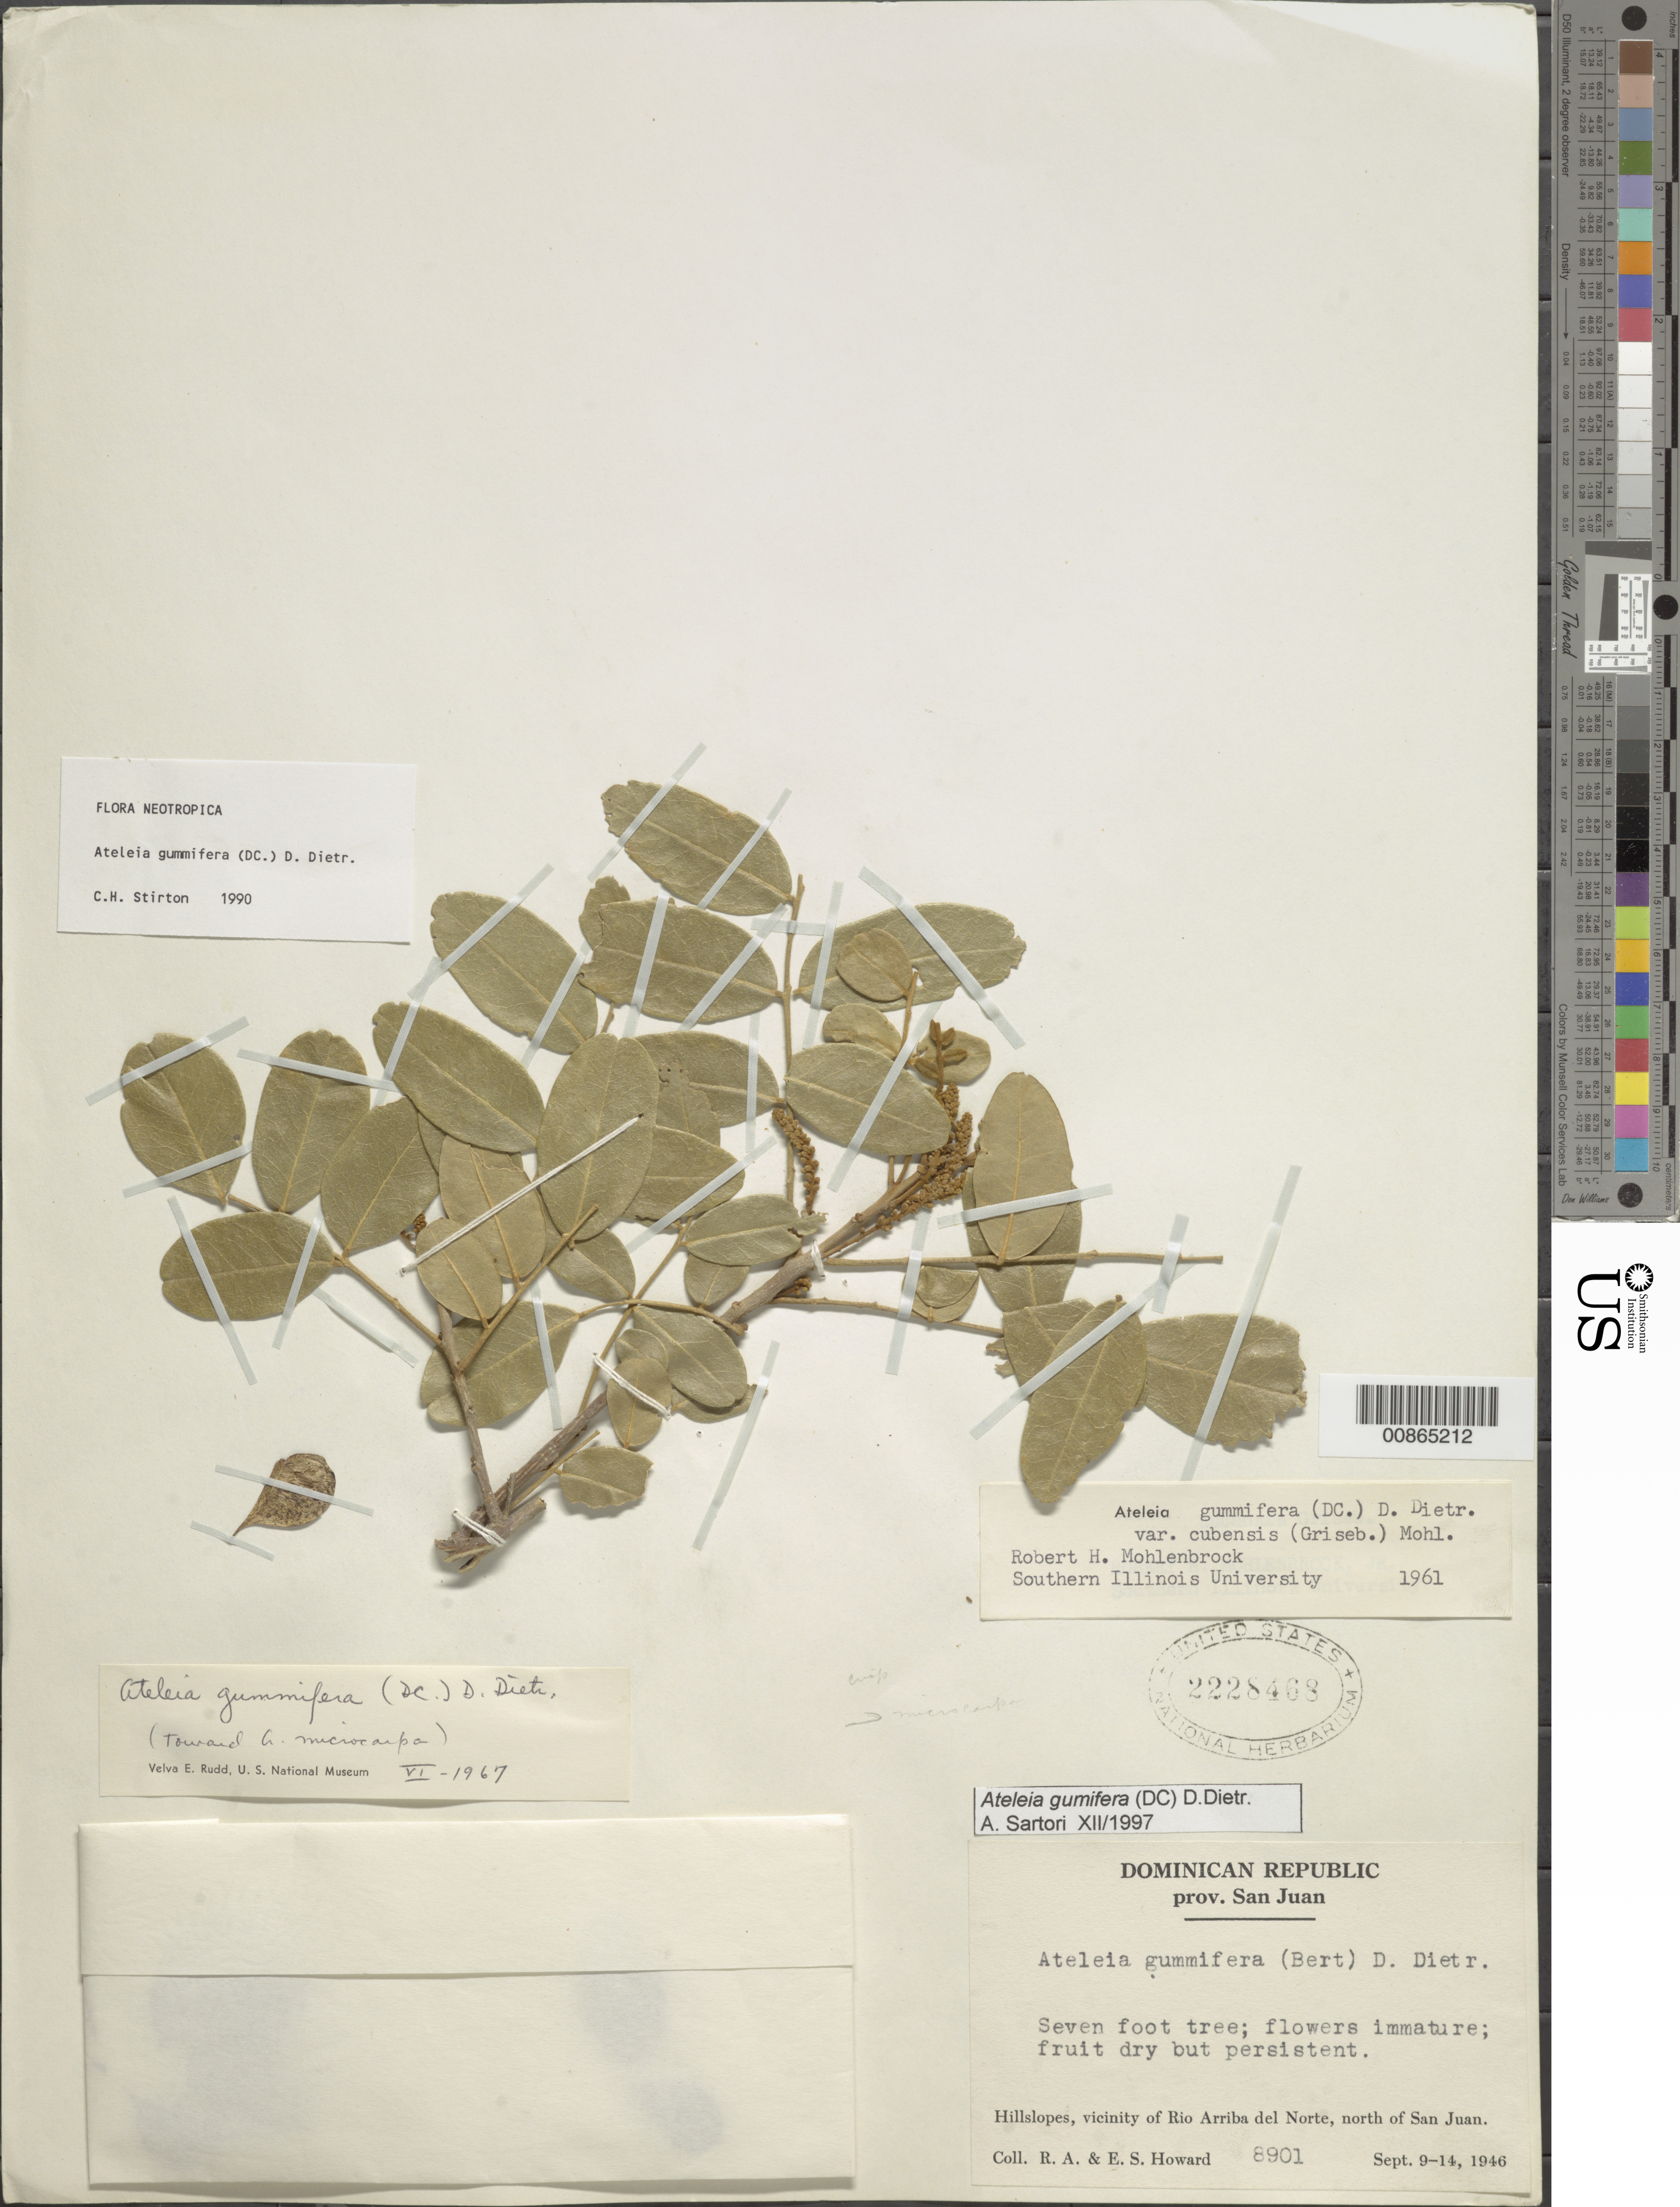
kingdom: Plantae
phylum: Tracheophyta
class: Magnoliopsida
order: Fabales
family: Fabaceae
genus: Ateleia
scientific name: Ateleia gummifera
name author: (Bertero ex DC.) D. Dietr.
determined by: Sartori, A.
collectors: R. A. Howard & E. S. Howard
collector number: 8901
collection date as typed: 09 Sep 1946 to 14 Sep 1946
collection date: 1946-09-09/1946-09-14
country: Dominican Republic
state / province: San Juan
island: Hispaniola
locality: Vicinity of Río Arriba del Norte, north of San Juan.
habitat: Hillslopes.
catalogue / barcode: US 2228468